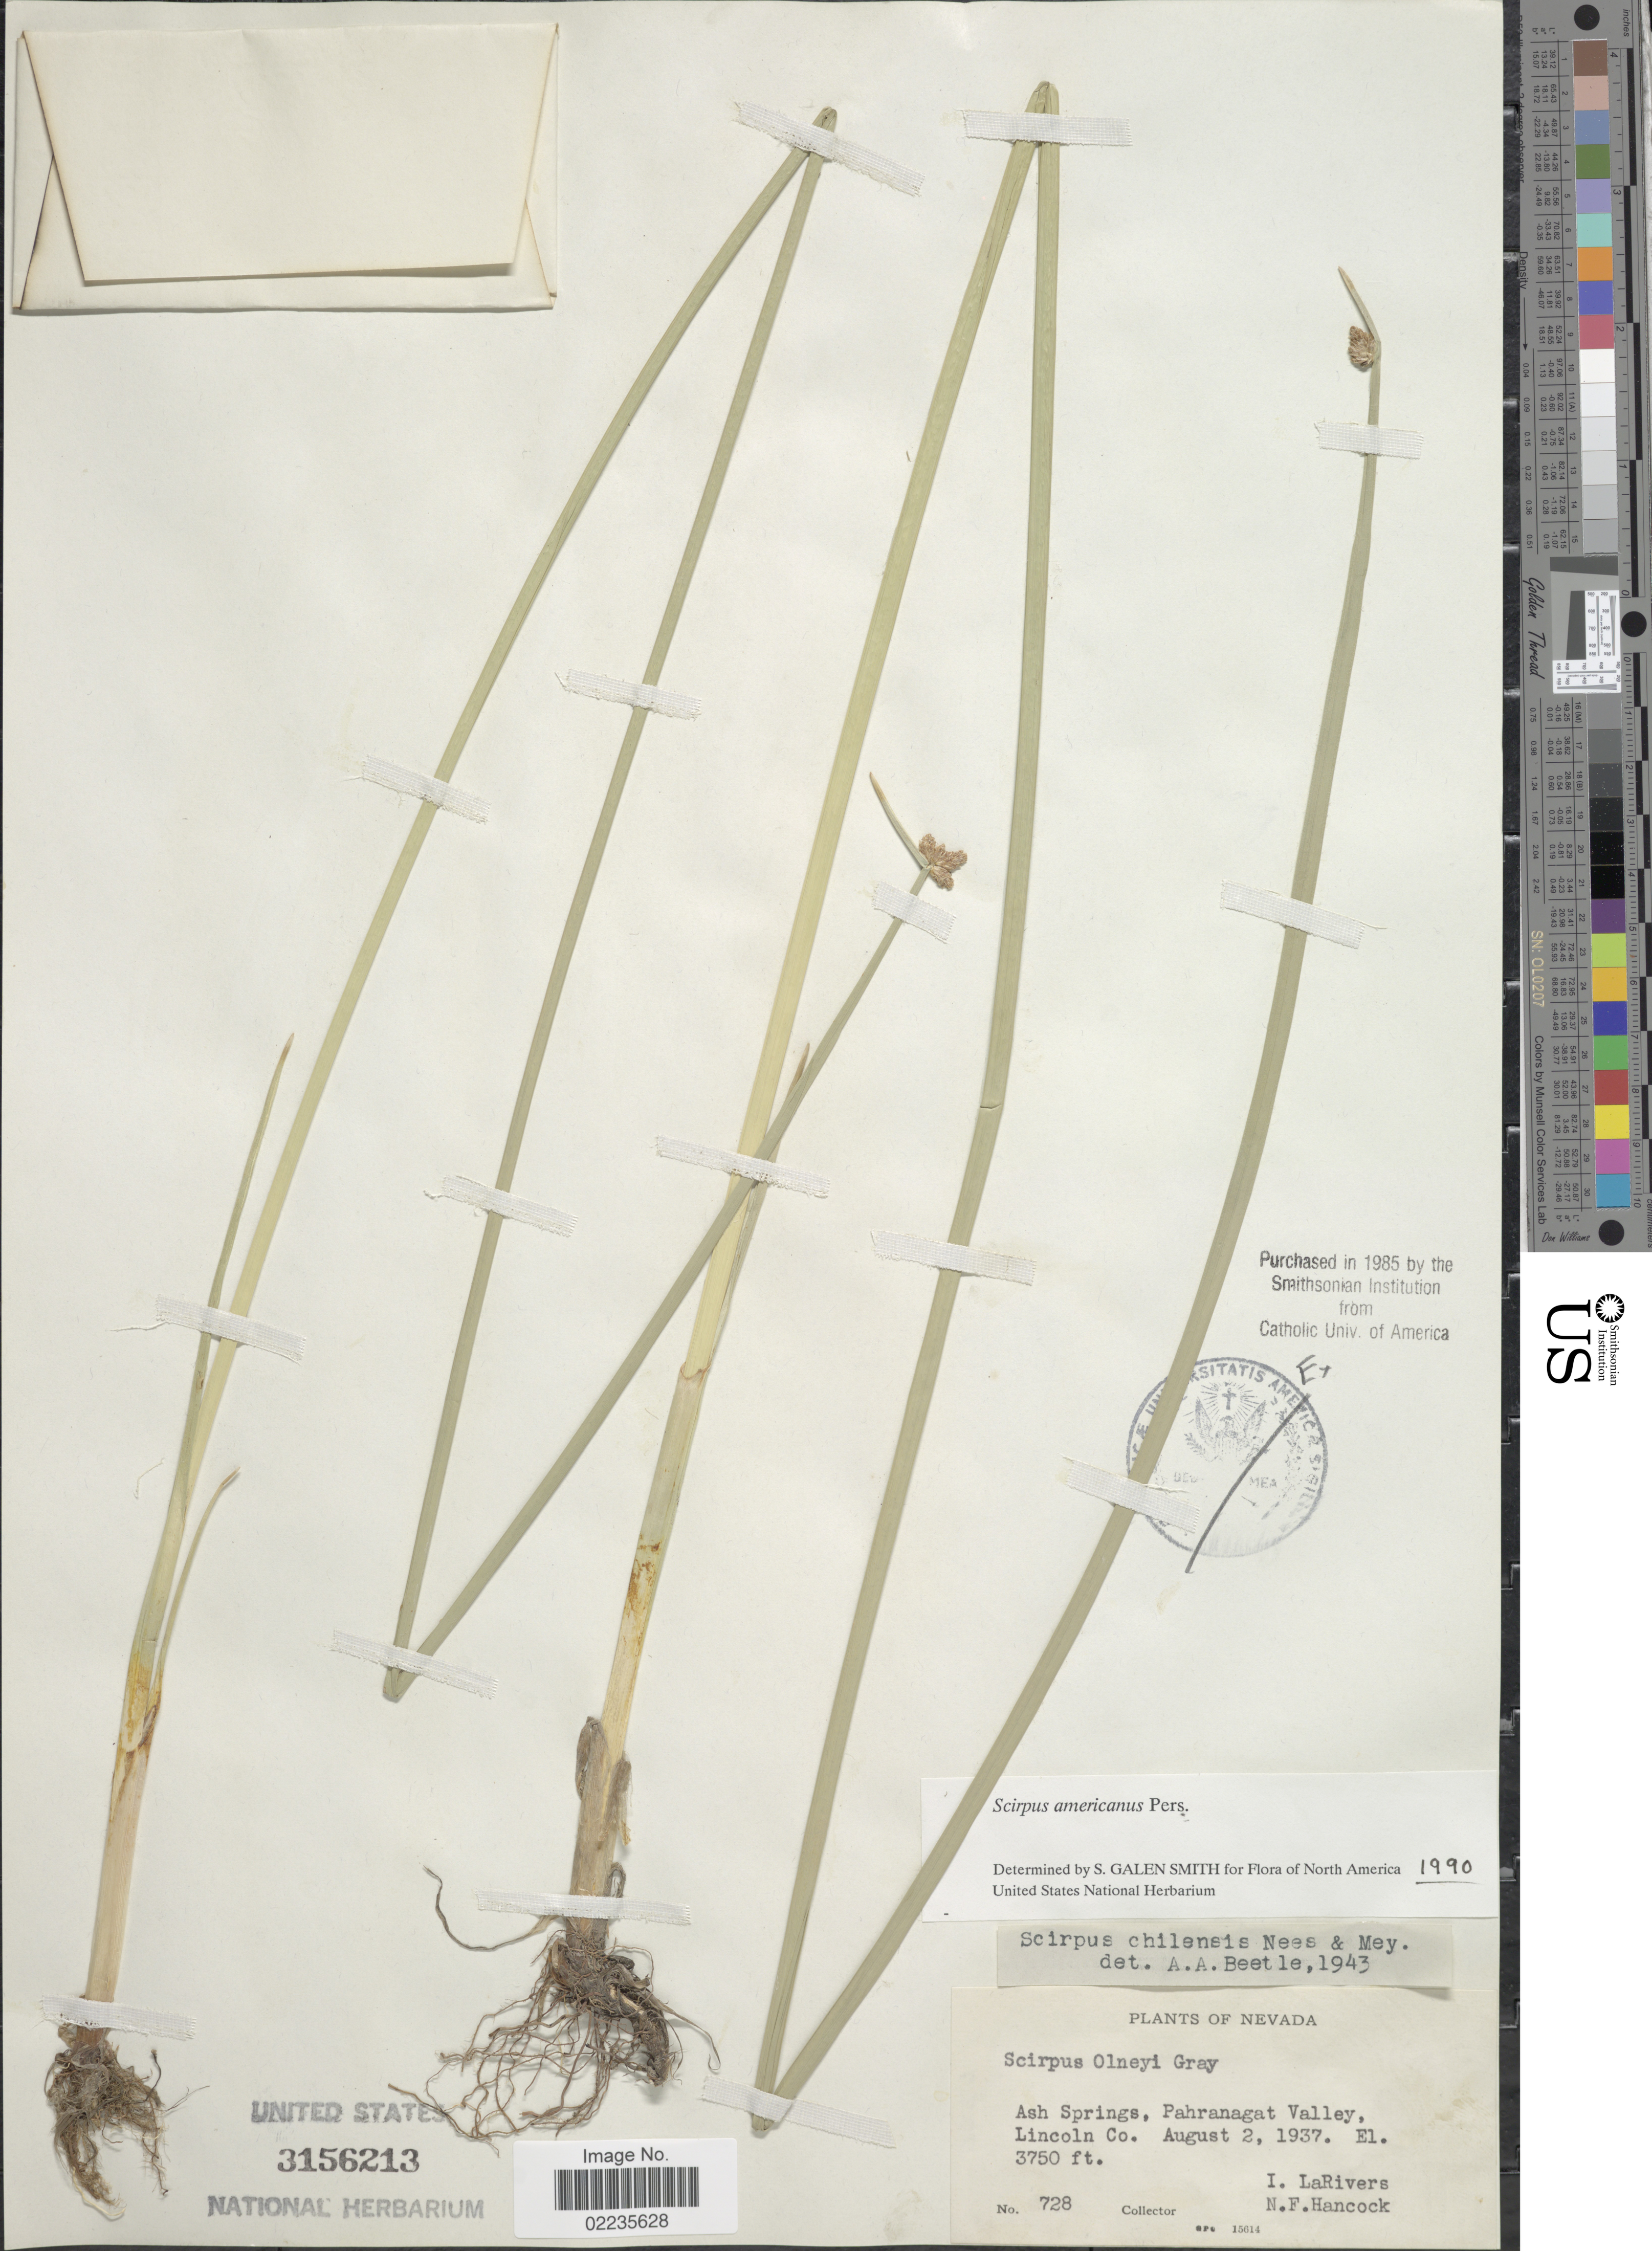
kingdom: Plantae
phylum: Tracheophyta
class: Liliopsida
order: Poales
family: Cyperaceae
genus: Schoenoplectus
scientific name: Schoenoplectus americanus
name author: (Pers.) Volkart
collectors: I. La Rivers & N. Hancock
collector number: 728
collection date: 1937-08-02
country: United States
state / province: Nevada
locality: Ash Springs, Pahranagat Valley, Lincoln Co.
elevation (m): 1143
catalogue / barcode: US 3156213